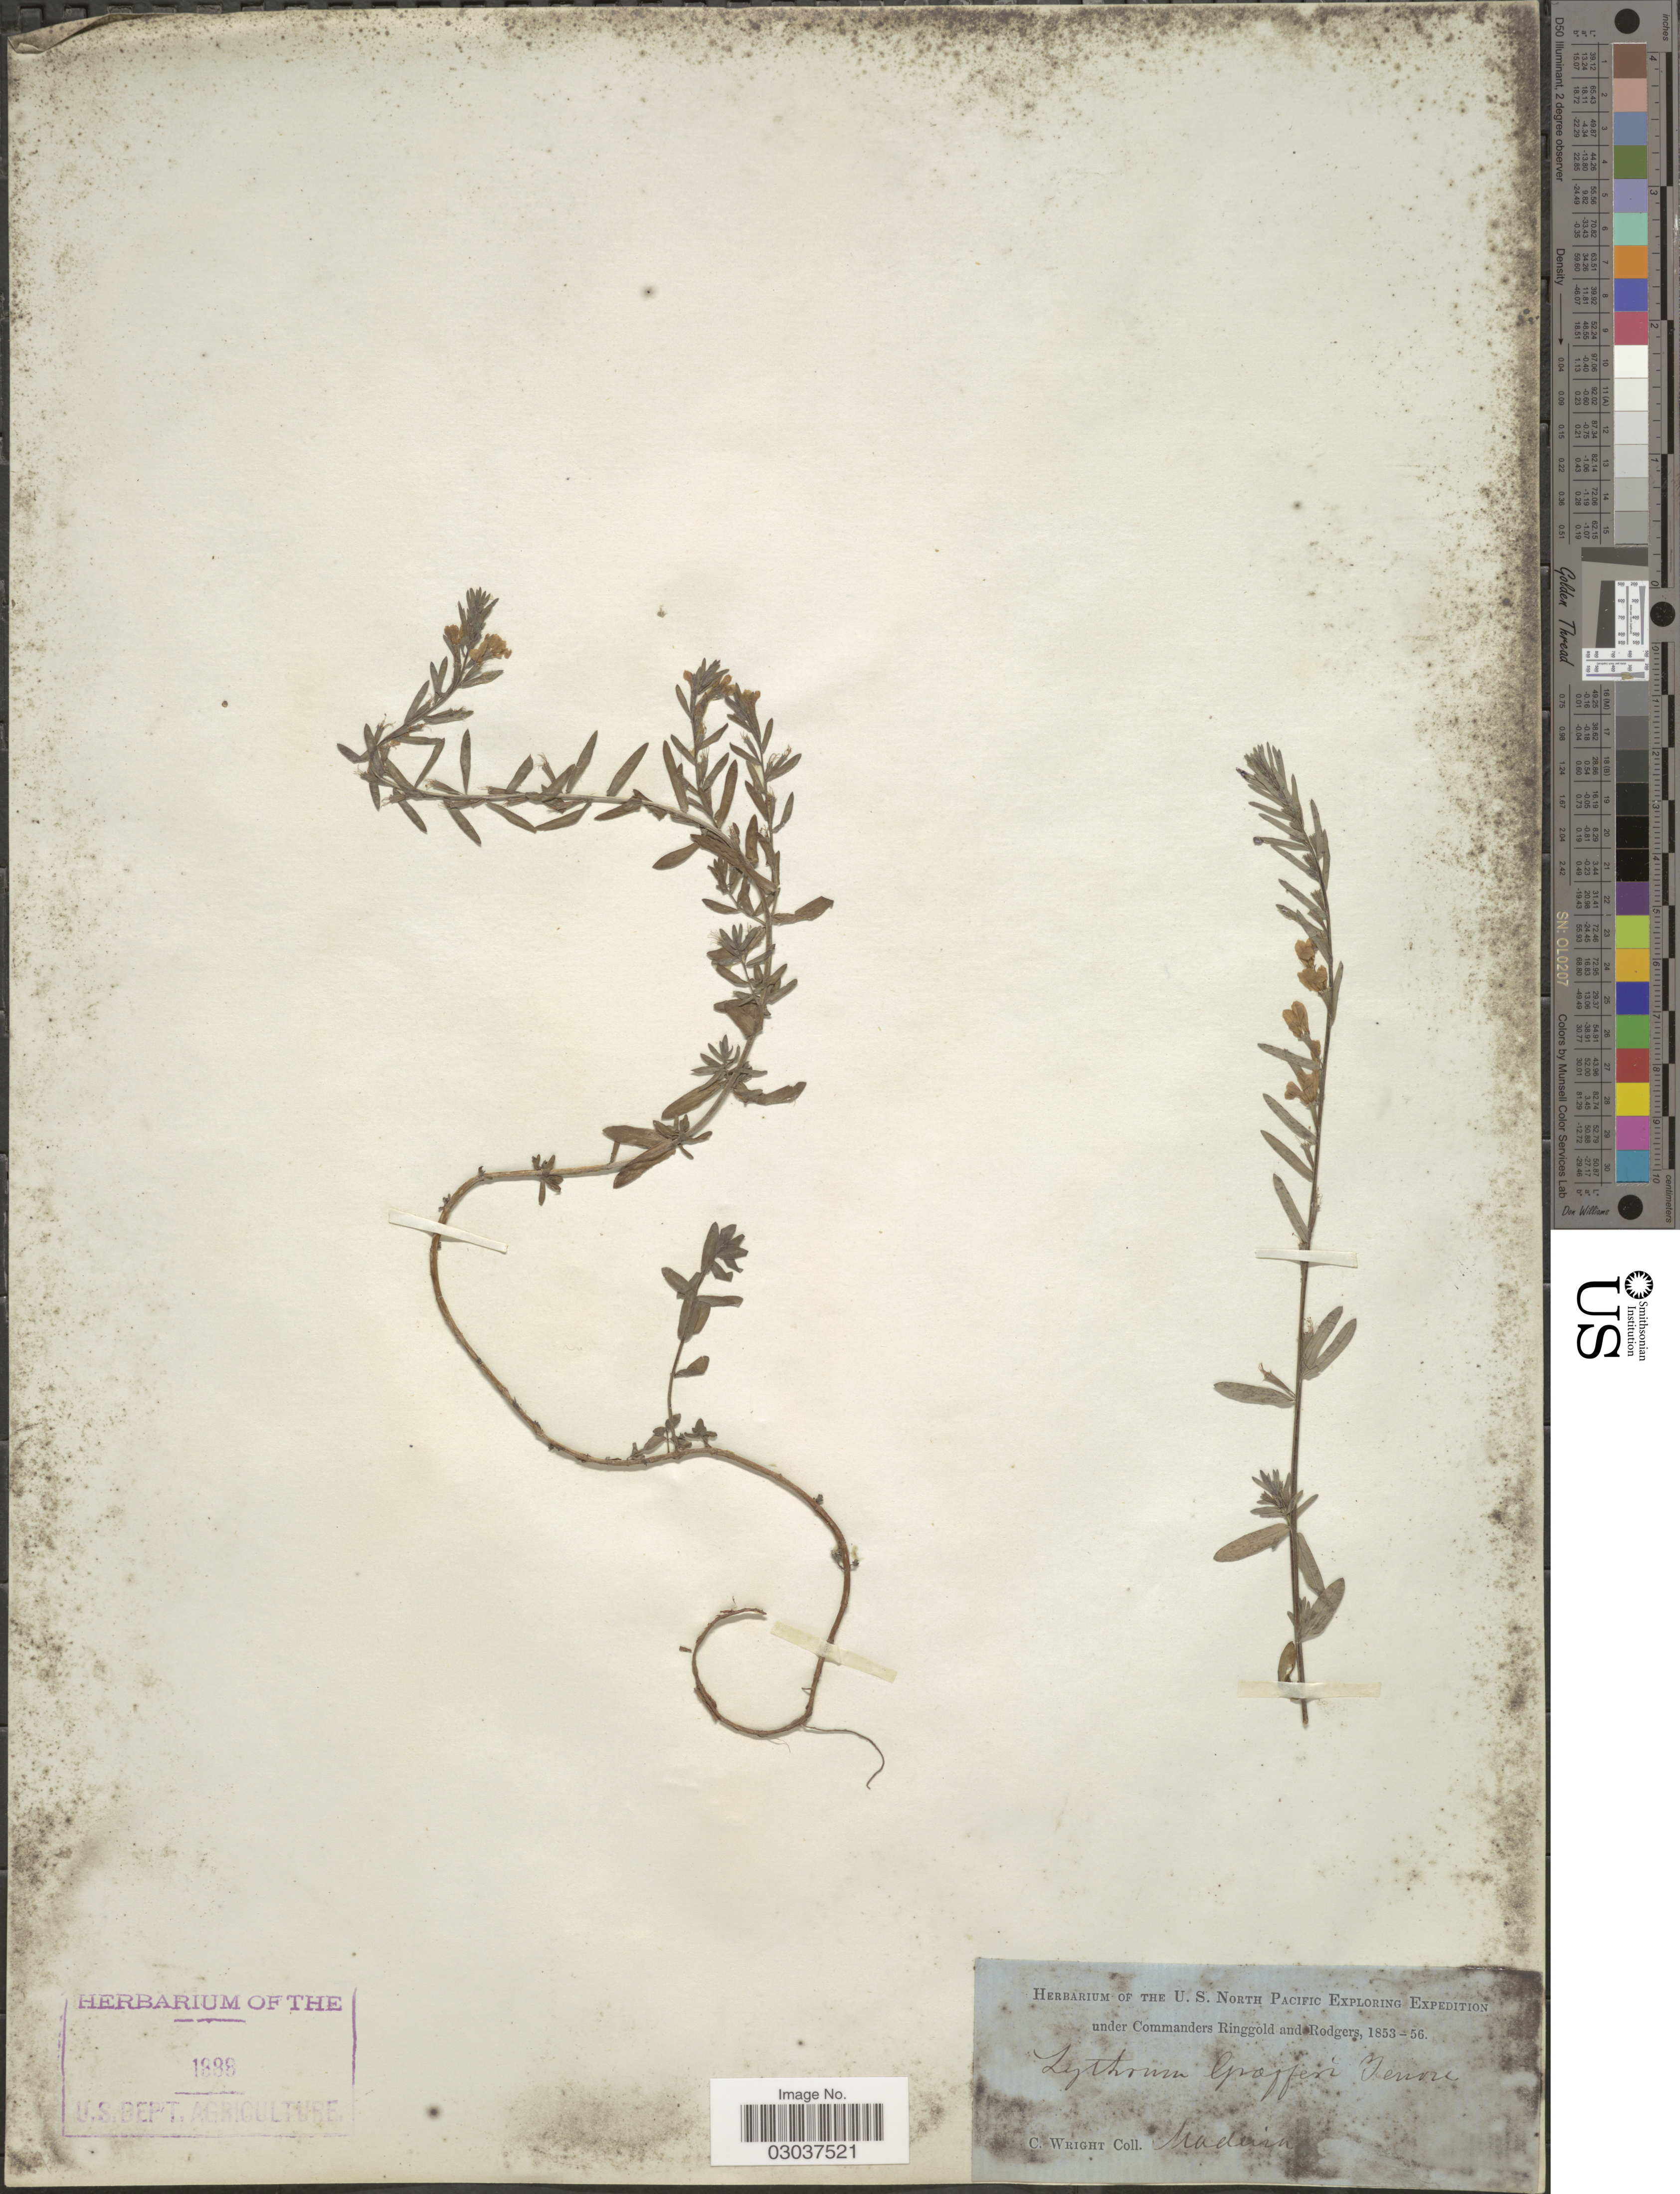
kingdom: Plantae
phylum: Tracheophyta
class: Magnoliopsida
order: Myrtales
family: Lythraceae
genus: Lythrum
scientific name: Lythrum graefferi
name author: Ten.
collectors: C. Wright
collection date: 1853/1856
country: Portugal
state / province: Madeira (Aut. Reg.)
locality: Madeira.